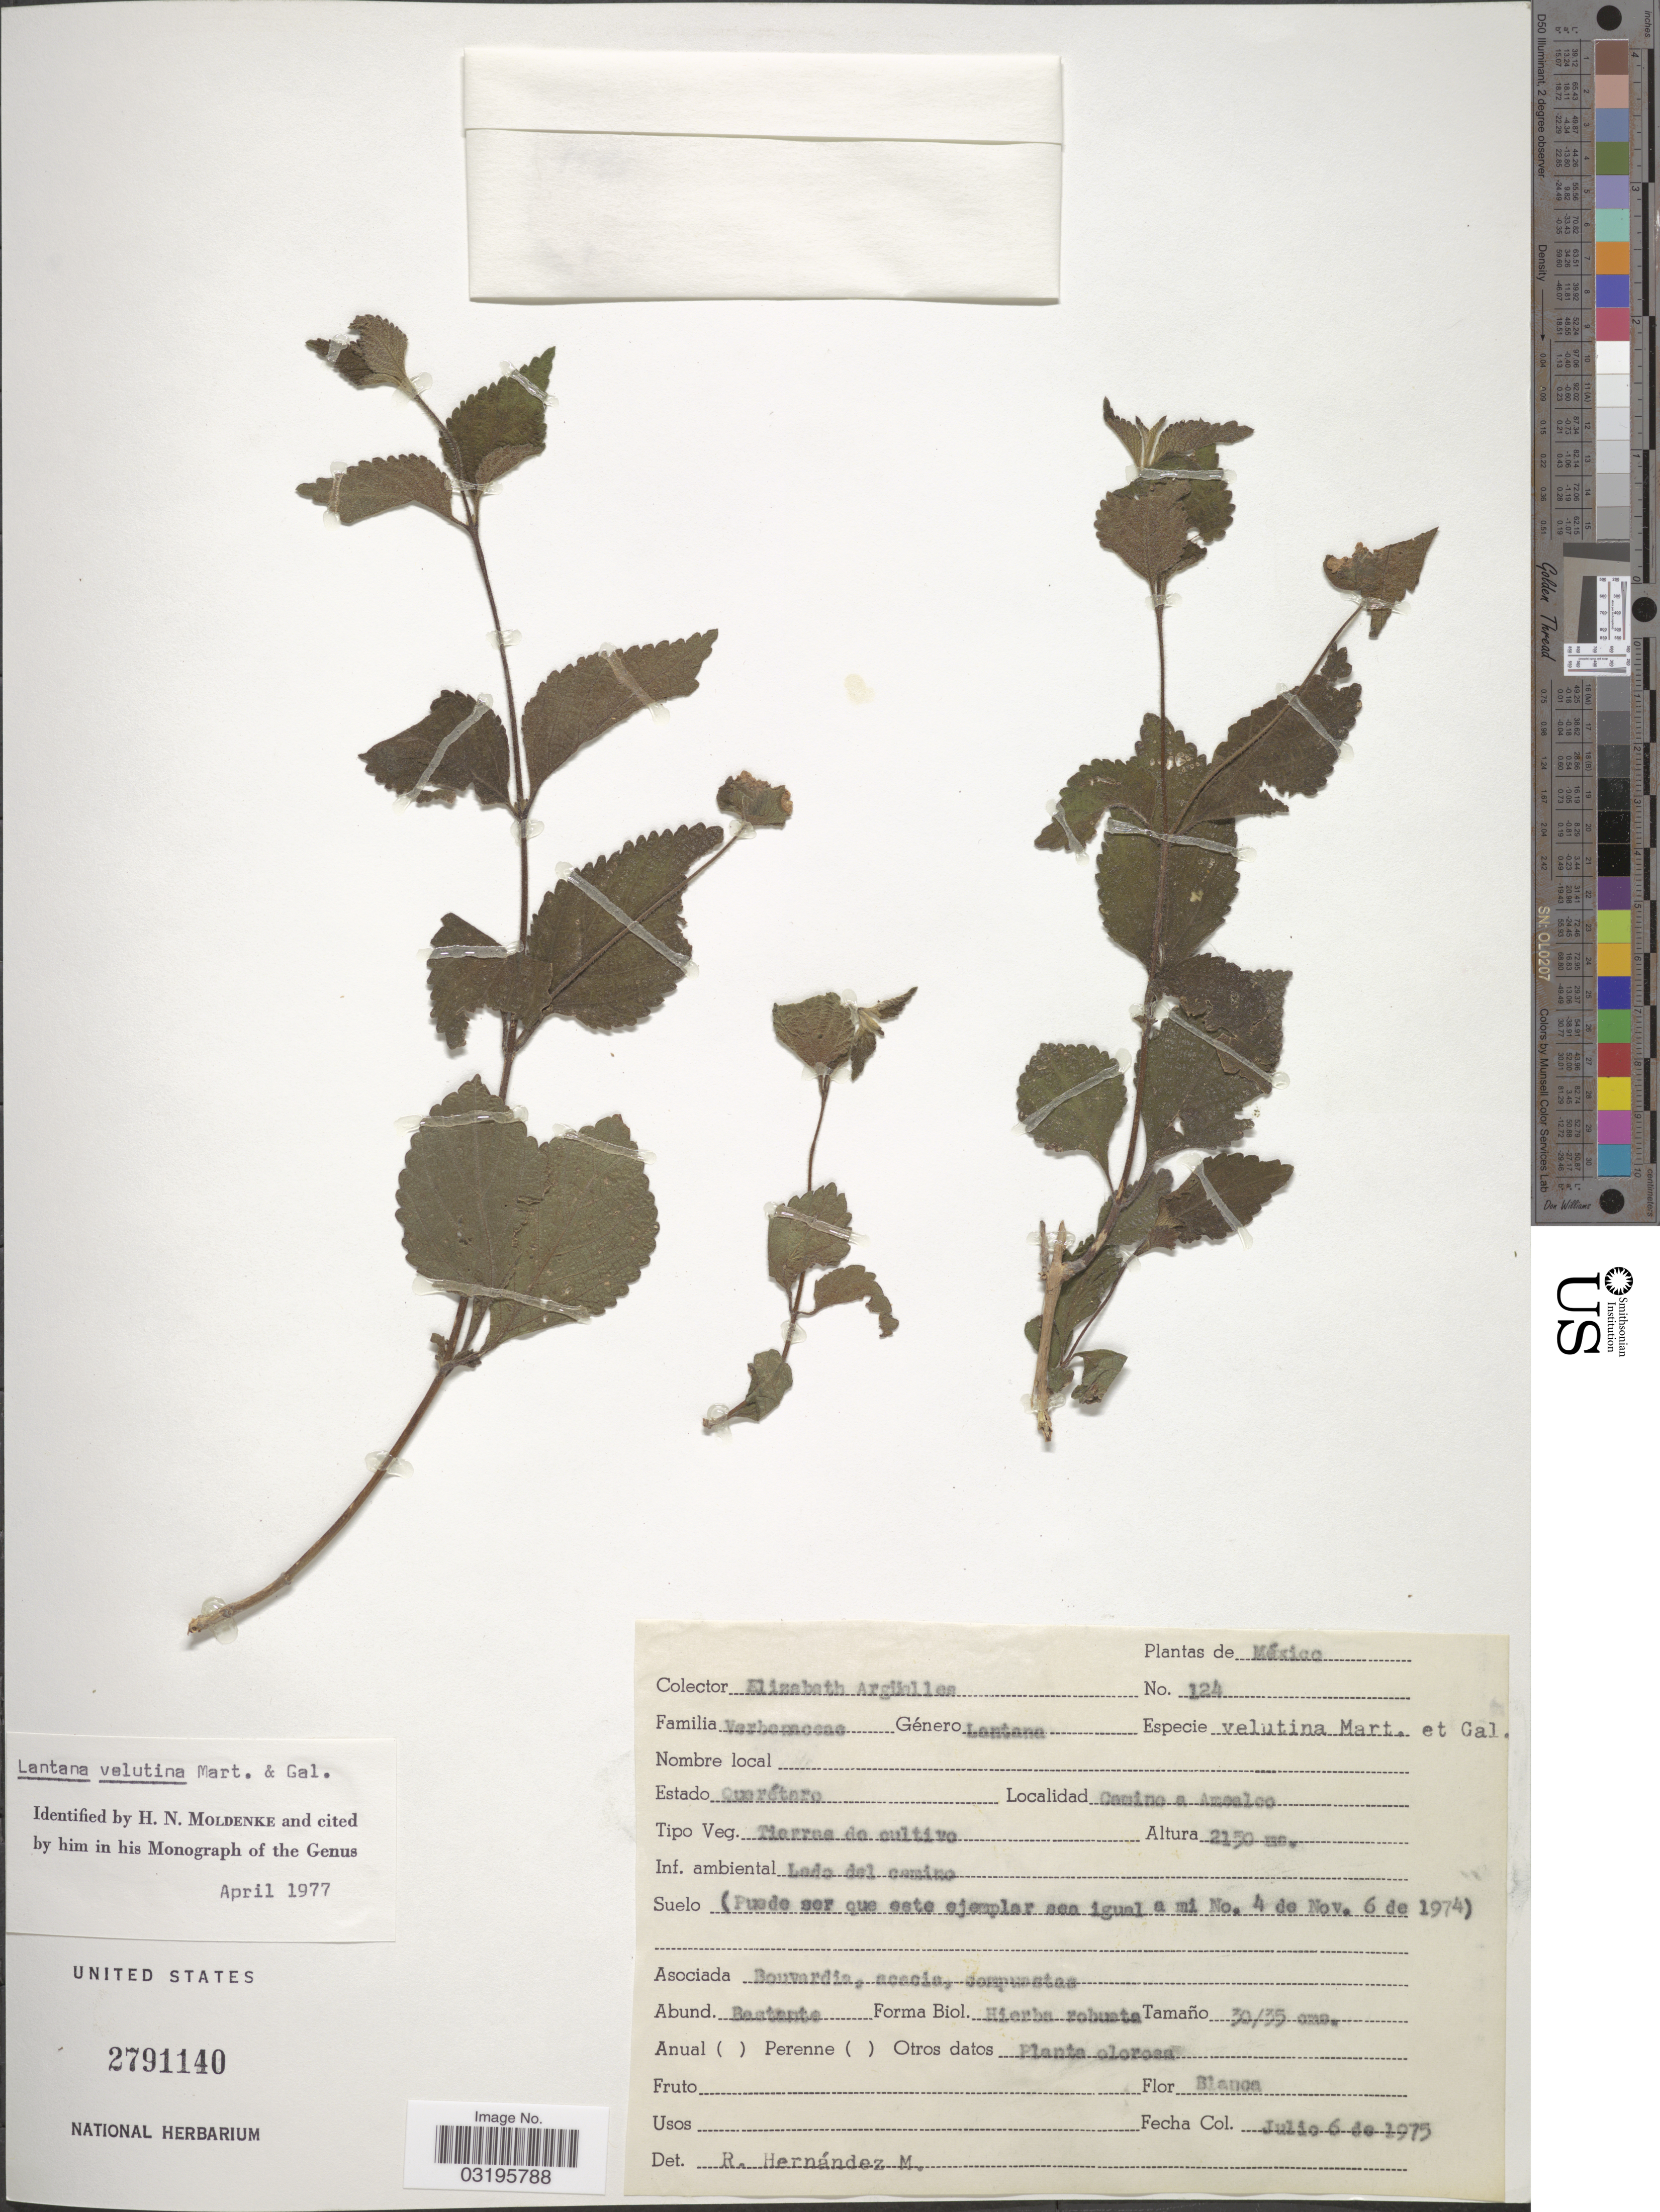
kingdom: Plantae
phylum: Tracheophyta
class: Magnoliopsida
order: Lamiales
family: Verbenaceae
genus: Lantana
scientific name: Lantana velutina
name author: M. Martens & Galeotti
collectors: R. Hernández M.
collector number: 124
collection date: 1975-07-06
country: Mexico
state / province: Querétaro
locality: Camino a Amealco.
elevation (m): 2150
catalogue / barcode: US 2791140